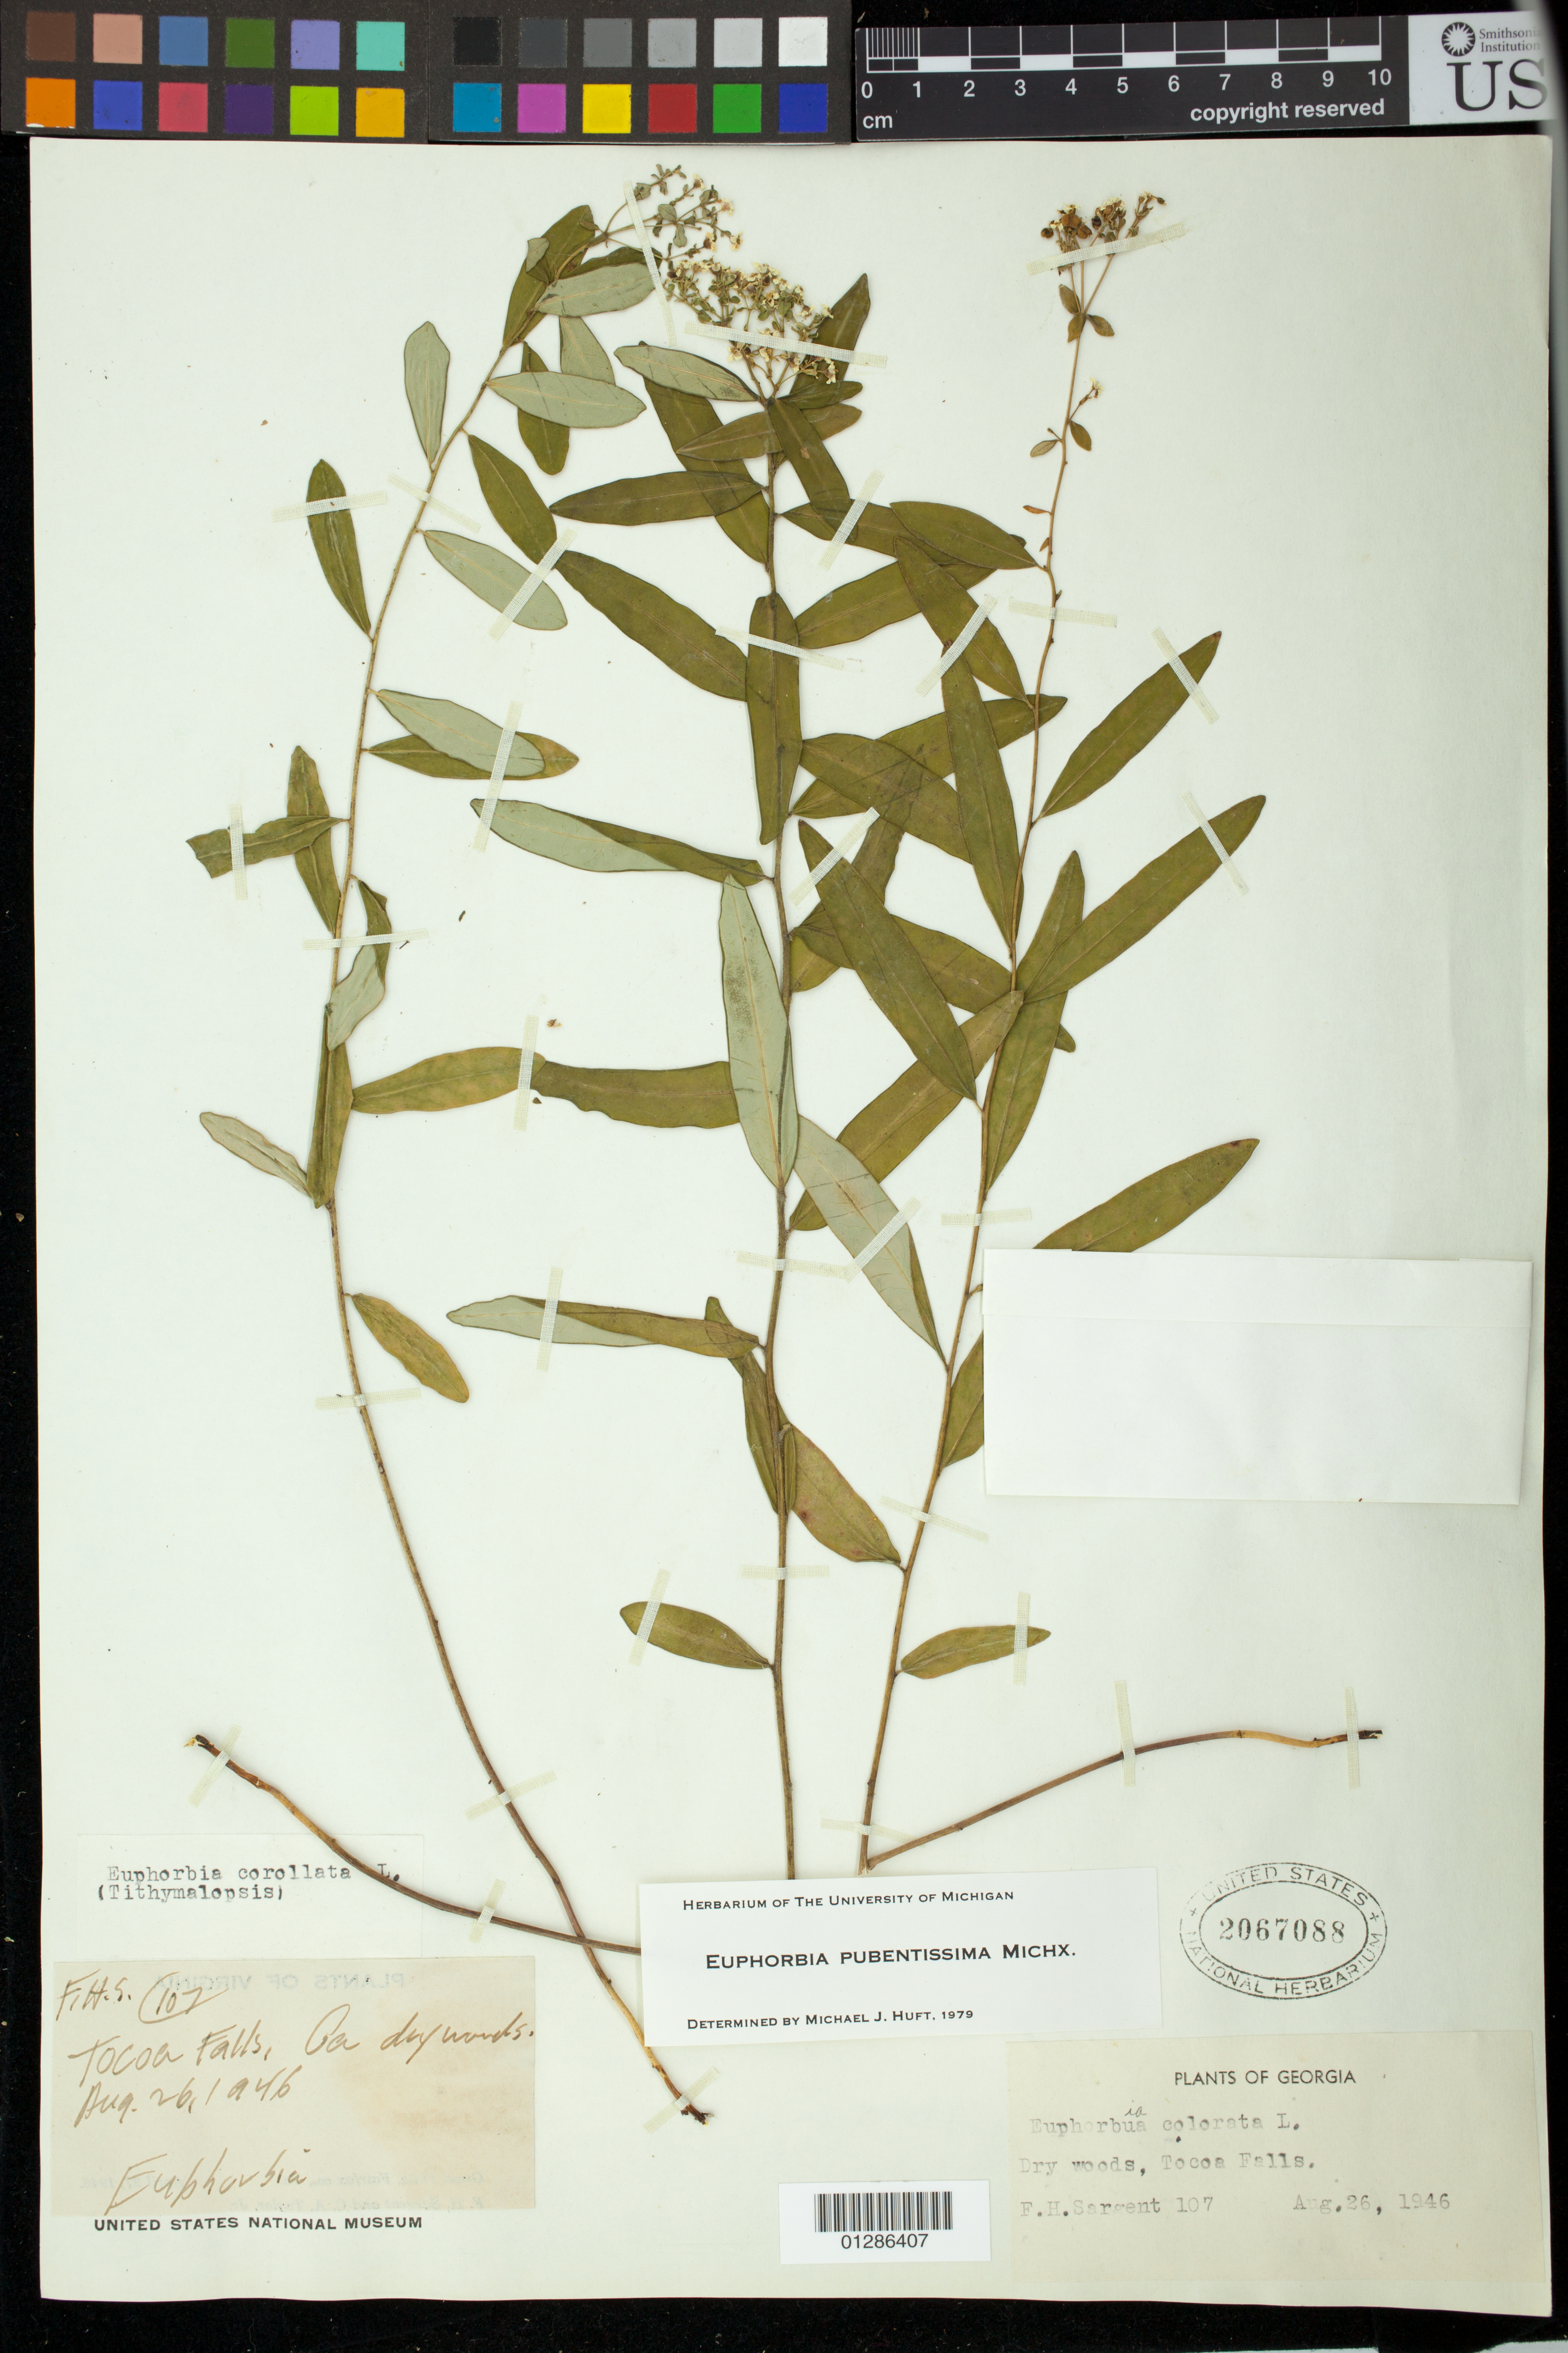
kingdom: Plantae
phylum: Tracheophyta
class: Magnoliopsida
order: Malpighiales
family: Euphorbiaceae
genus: Euphorbia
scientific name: Euphorbia pubentissima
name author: Michx.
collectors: F. H. Sargent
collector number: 107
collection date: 1946-08-26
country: United States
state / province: Georgia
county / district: Stephens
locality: Tocoa Falls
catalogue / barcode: US 2067088